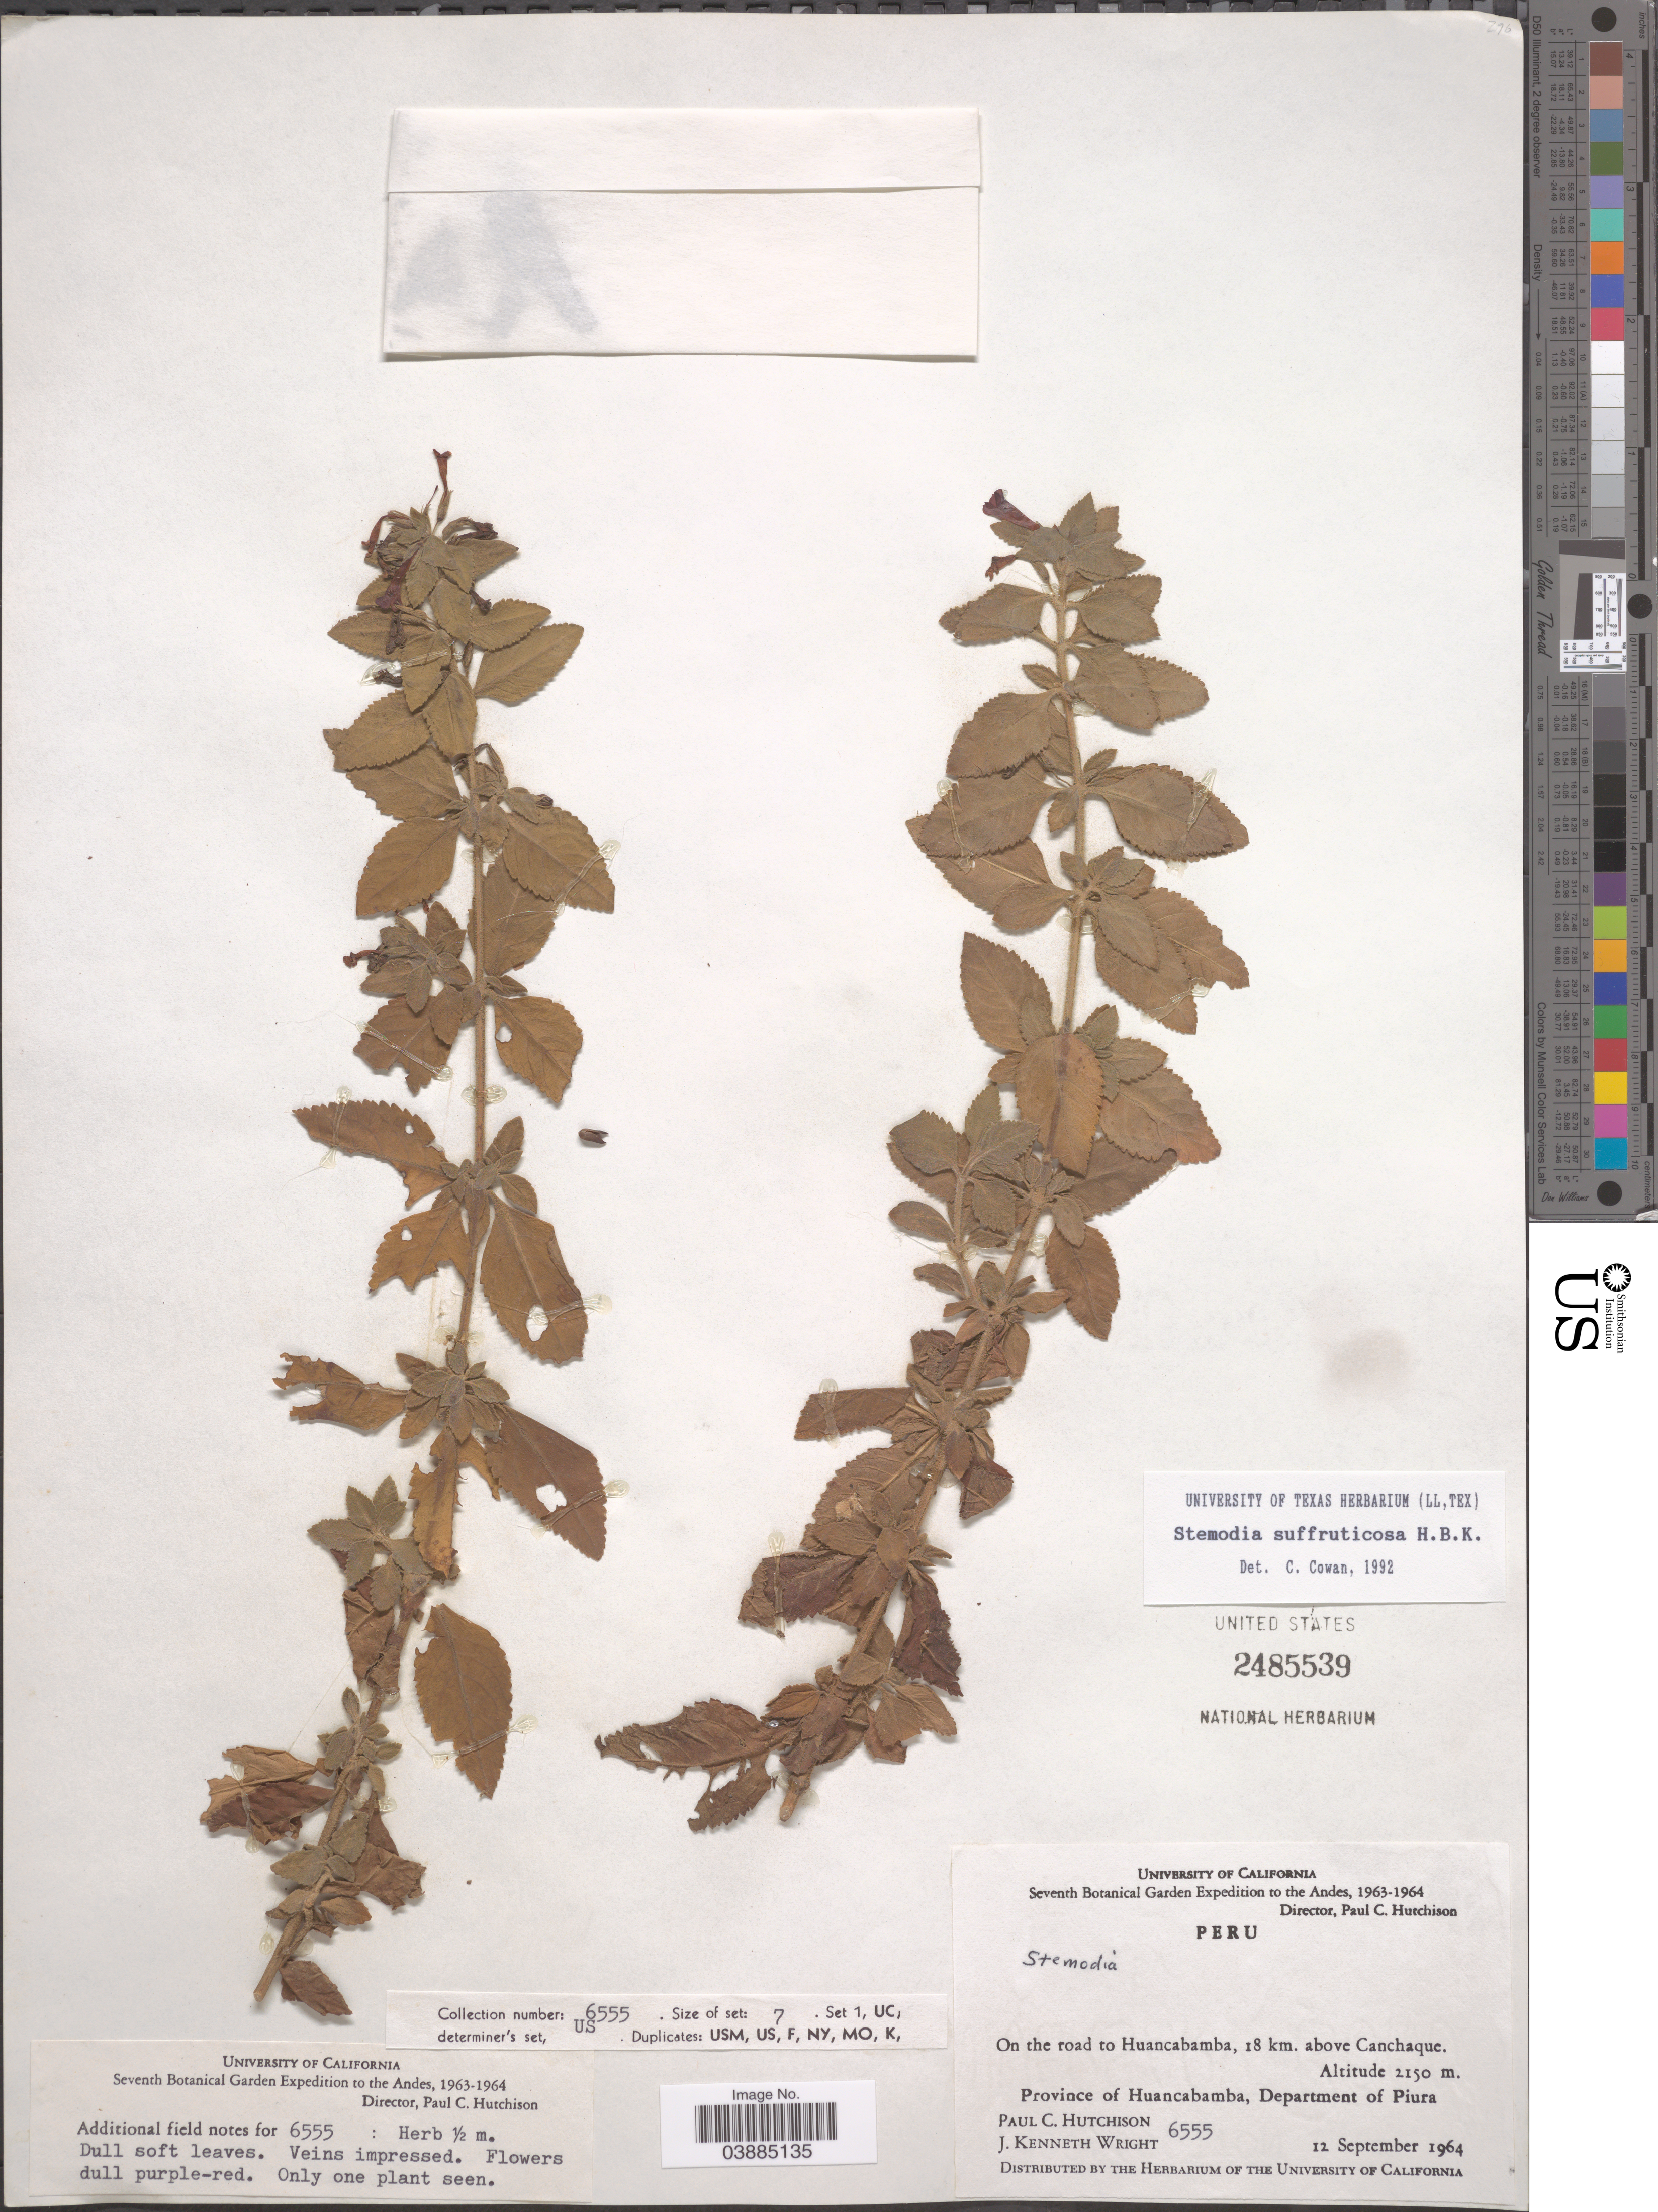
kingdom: Plantae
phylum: Tracheophyta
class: Magnoliopsida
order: Lamiales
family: Plantaginaceae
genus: Stemodia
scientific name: Stemodia suffruticosa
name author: Kunth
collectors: P. C. Hutchison & J. K. Wright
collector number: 6555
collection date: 1964-09-12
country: Peru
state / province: Piura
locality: The Andes. On the road to Huancabamba, 18 km. above Canchaque. Province of Huancabamba, Department of Piura.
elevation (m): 2150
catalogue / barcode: US 2485539